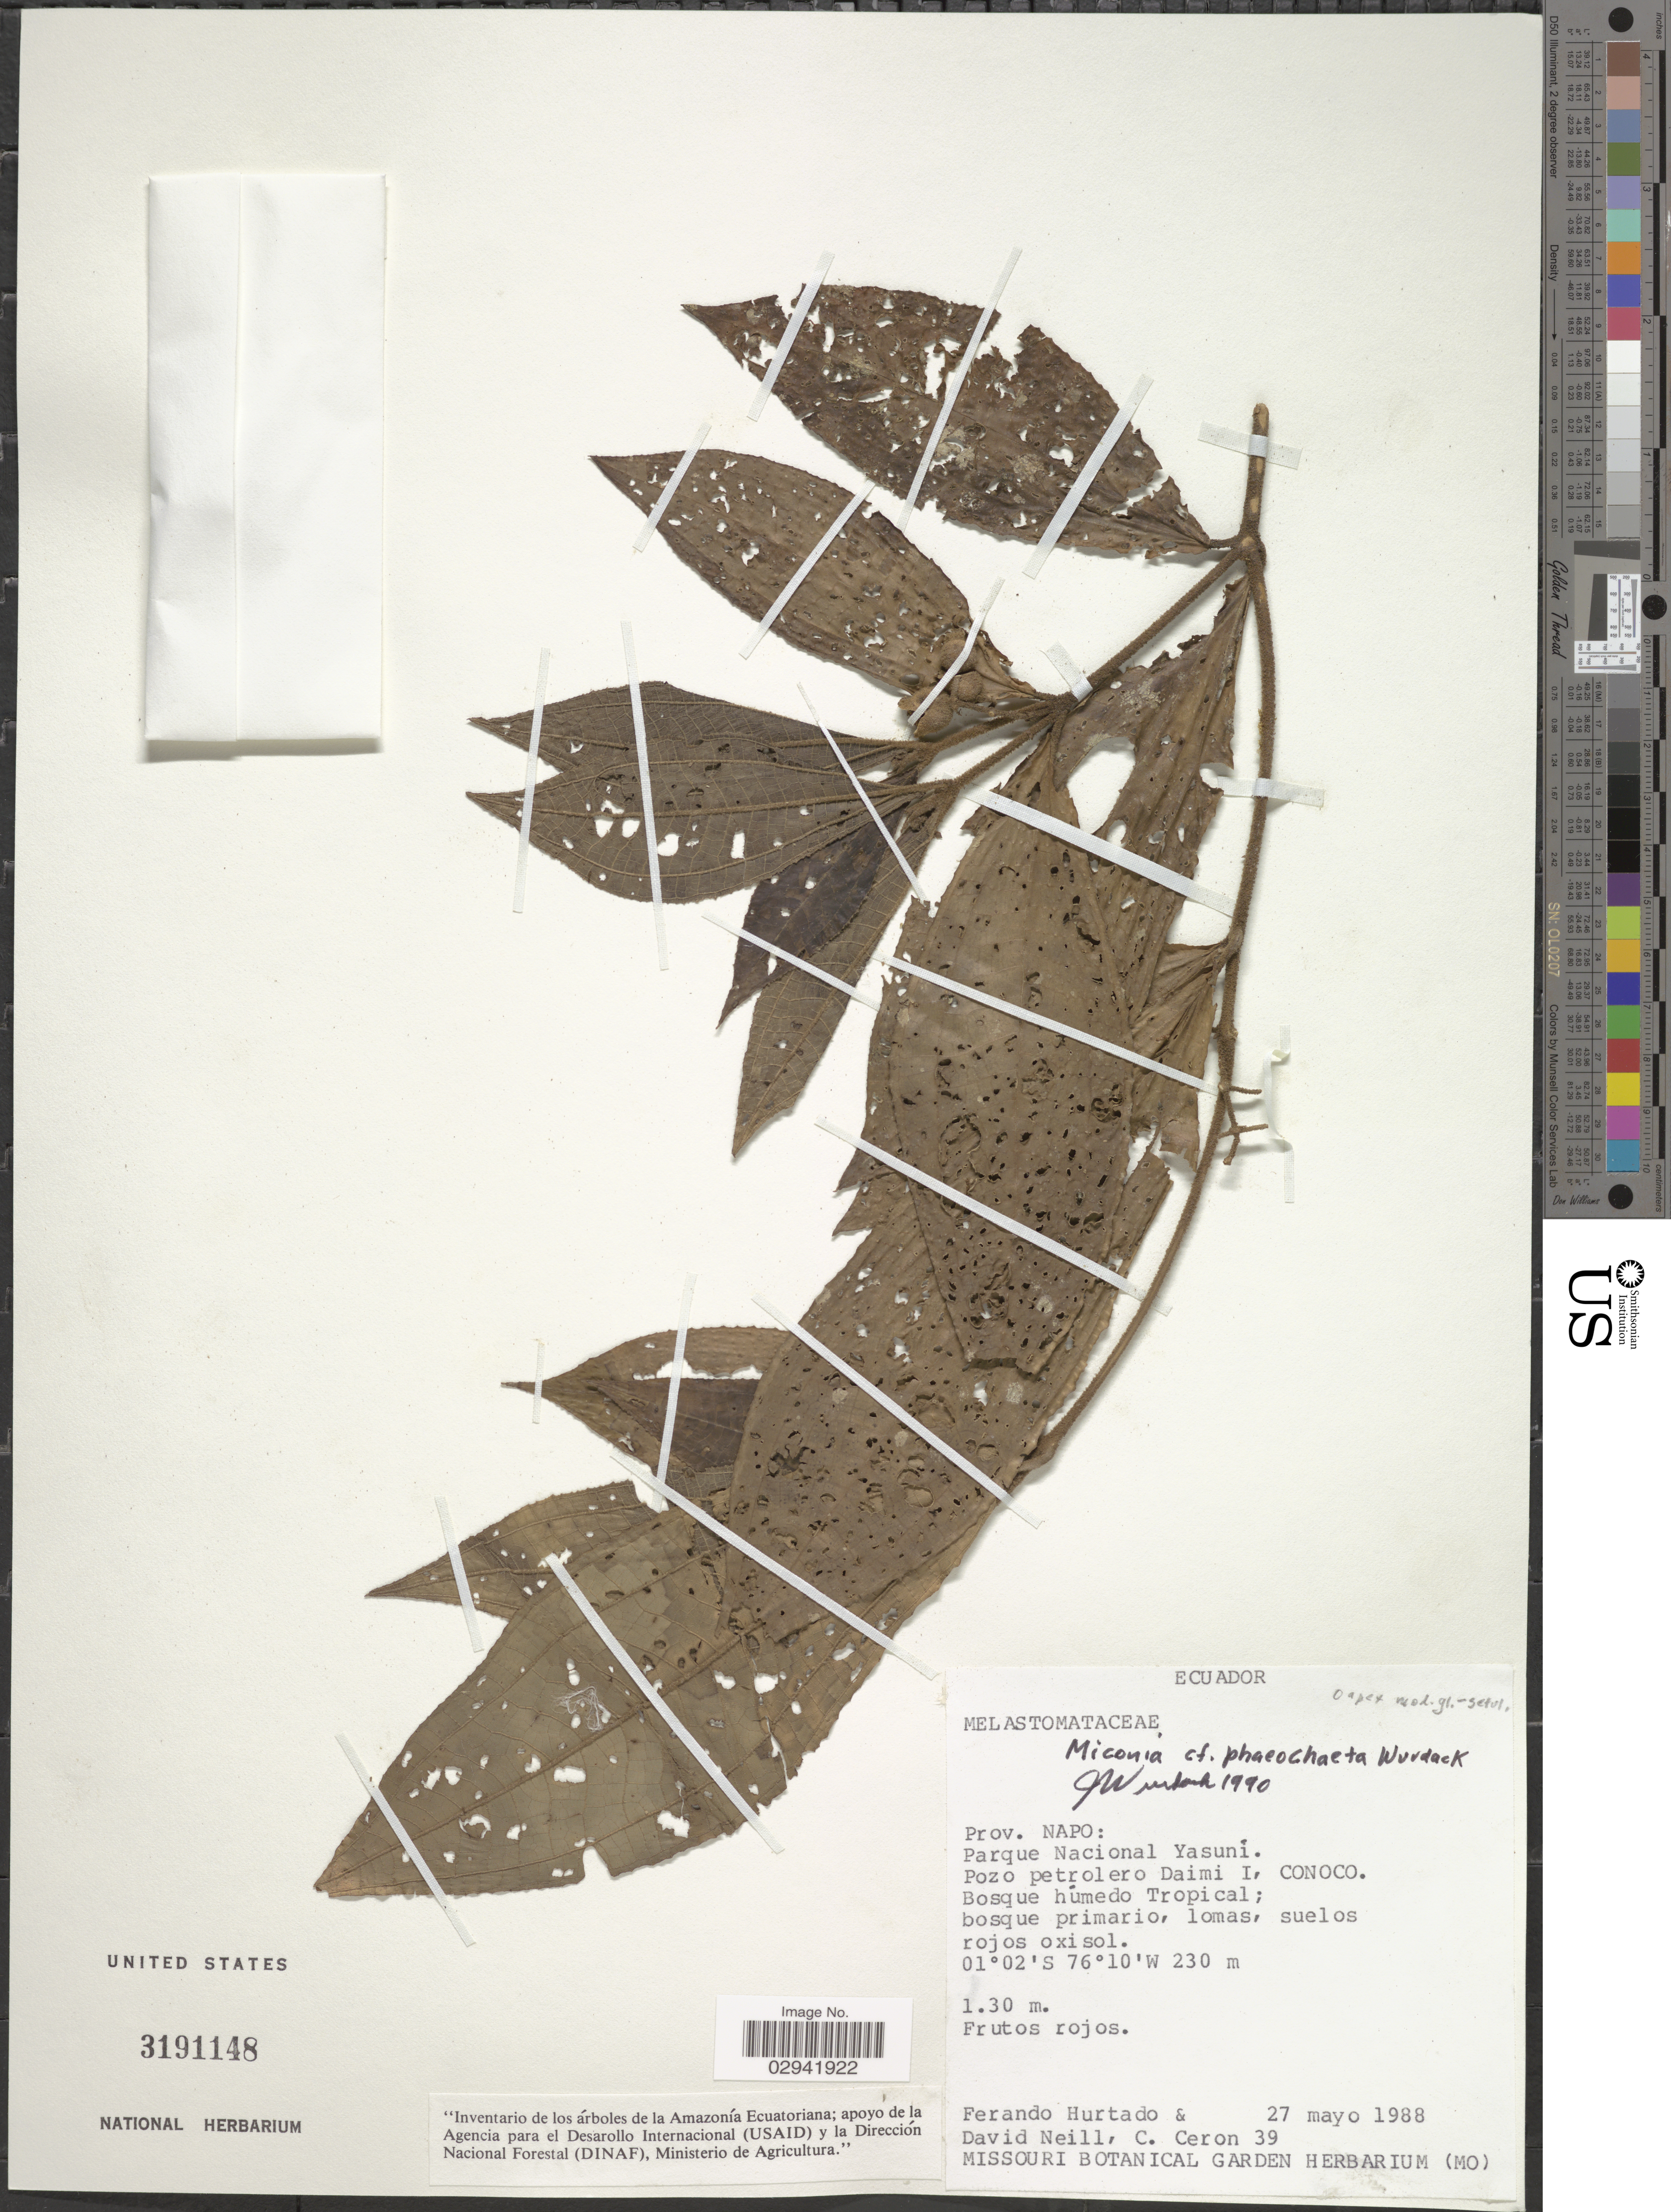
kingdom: Plantae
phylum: Tracheophyta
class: Magnoliopsida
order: Myrtales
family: Melastomataceae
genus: Miconia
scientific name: Miconia phaeochaeta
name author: Wurdack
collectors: F. Hurtado, D. Neill & C. E. Cerón M.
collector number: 39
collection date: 1988-05-27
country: Ecuador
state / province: Napo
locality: Parque Nacional Yasuní. Pozo pertolero Daimi I, Conoco.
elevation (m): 230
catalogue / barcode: US 3191148